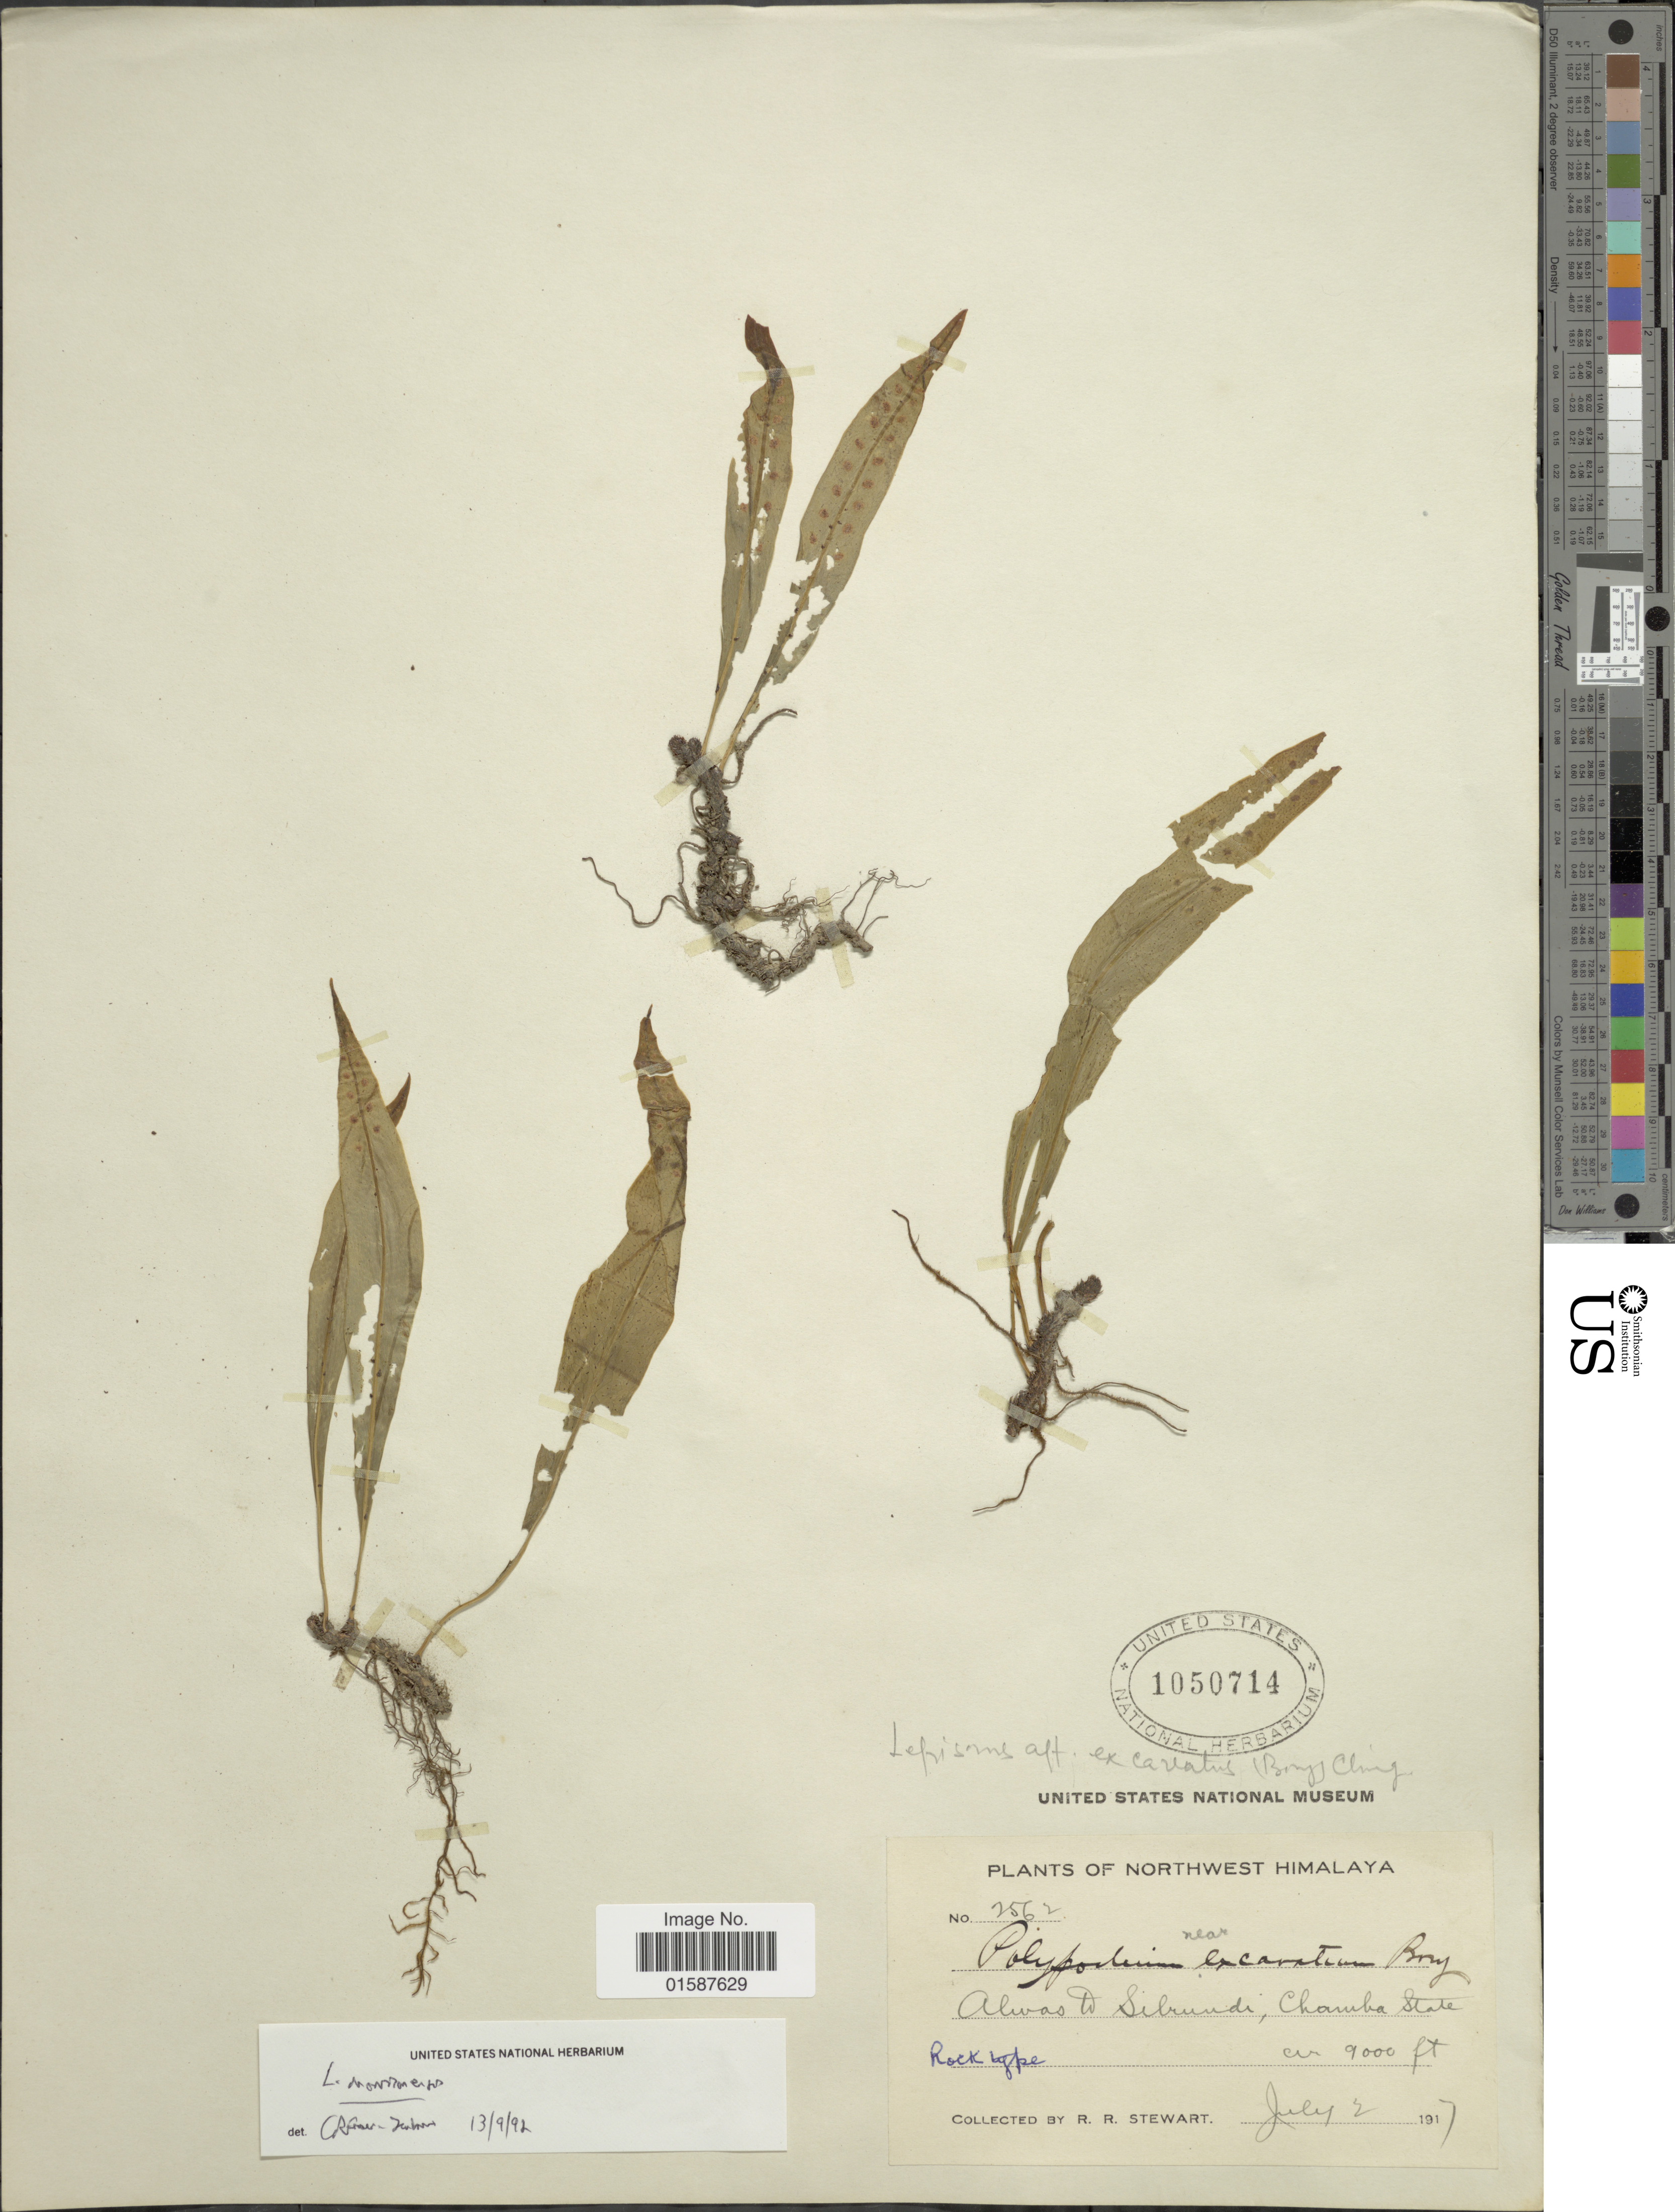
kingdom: Plantae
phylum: Tracheophyta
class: Polypodiopsida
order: Polypodiales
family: Polypodiaceae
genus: Lepisorus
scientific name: Lepisorus excavatus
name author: (Bory ex Willd.) Ching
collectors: R. R. Stewart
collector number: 2562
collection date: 1917-07-02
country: India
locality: Northwest Himalaya, Alwas to Sibrundu, Chamba State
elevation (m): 2743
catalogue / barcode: US 1050714